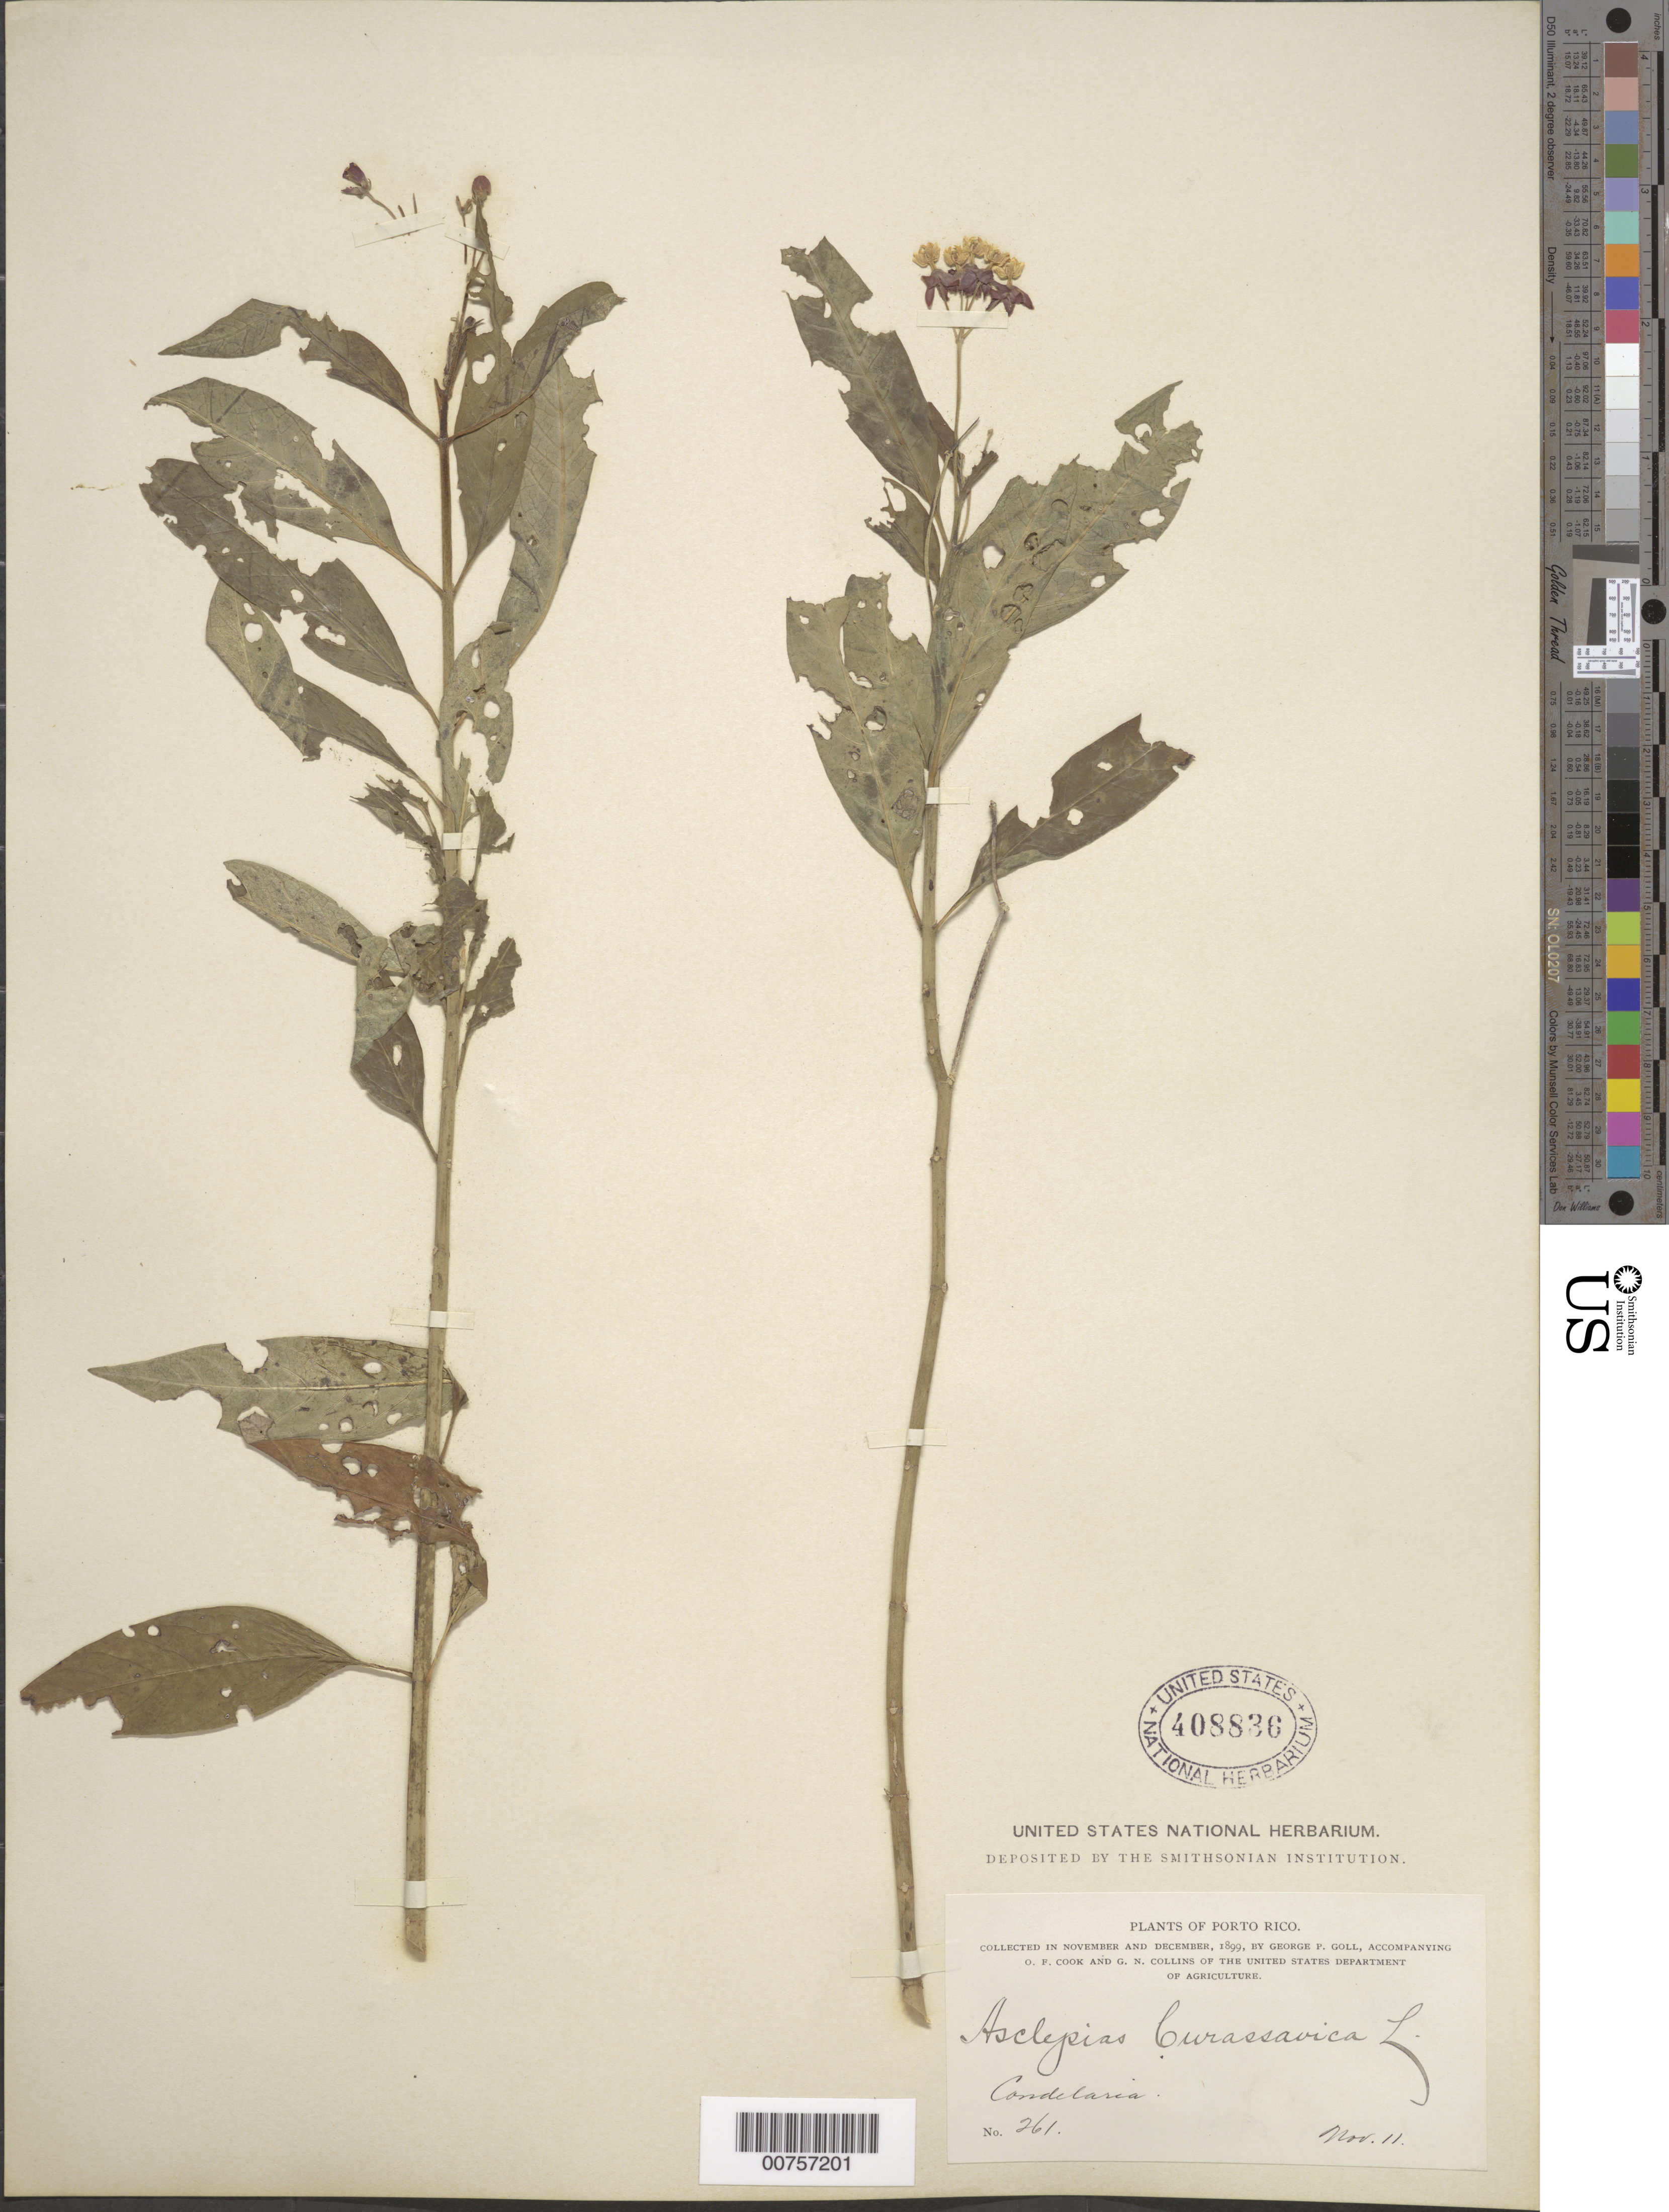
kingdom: Plantae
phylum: Tracheophyta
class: Magnoliopsida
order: Gentianales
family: Apocynaceae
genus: Asclepias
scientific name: Asclepias curassavica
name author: L.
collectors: G. Goll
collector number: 261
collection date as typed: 11 Nov 1899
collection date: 1899-11-11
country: Puerto Rico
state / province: Toa Baja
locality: Candelaria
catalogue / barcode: US 408836